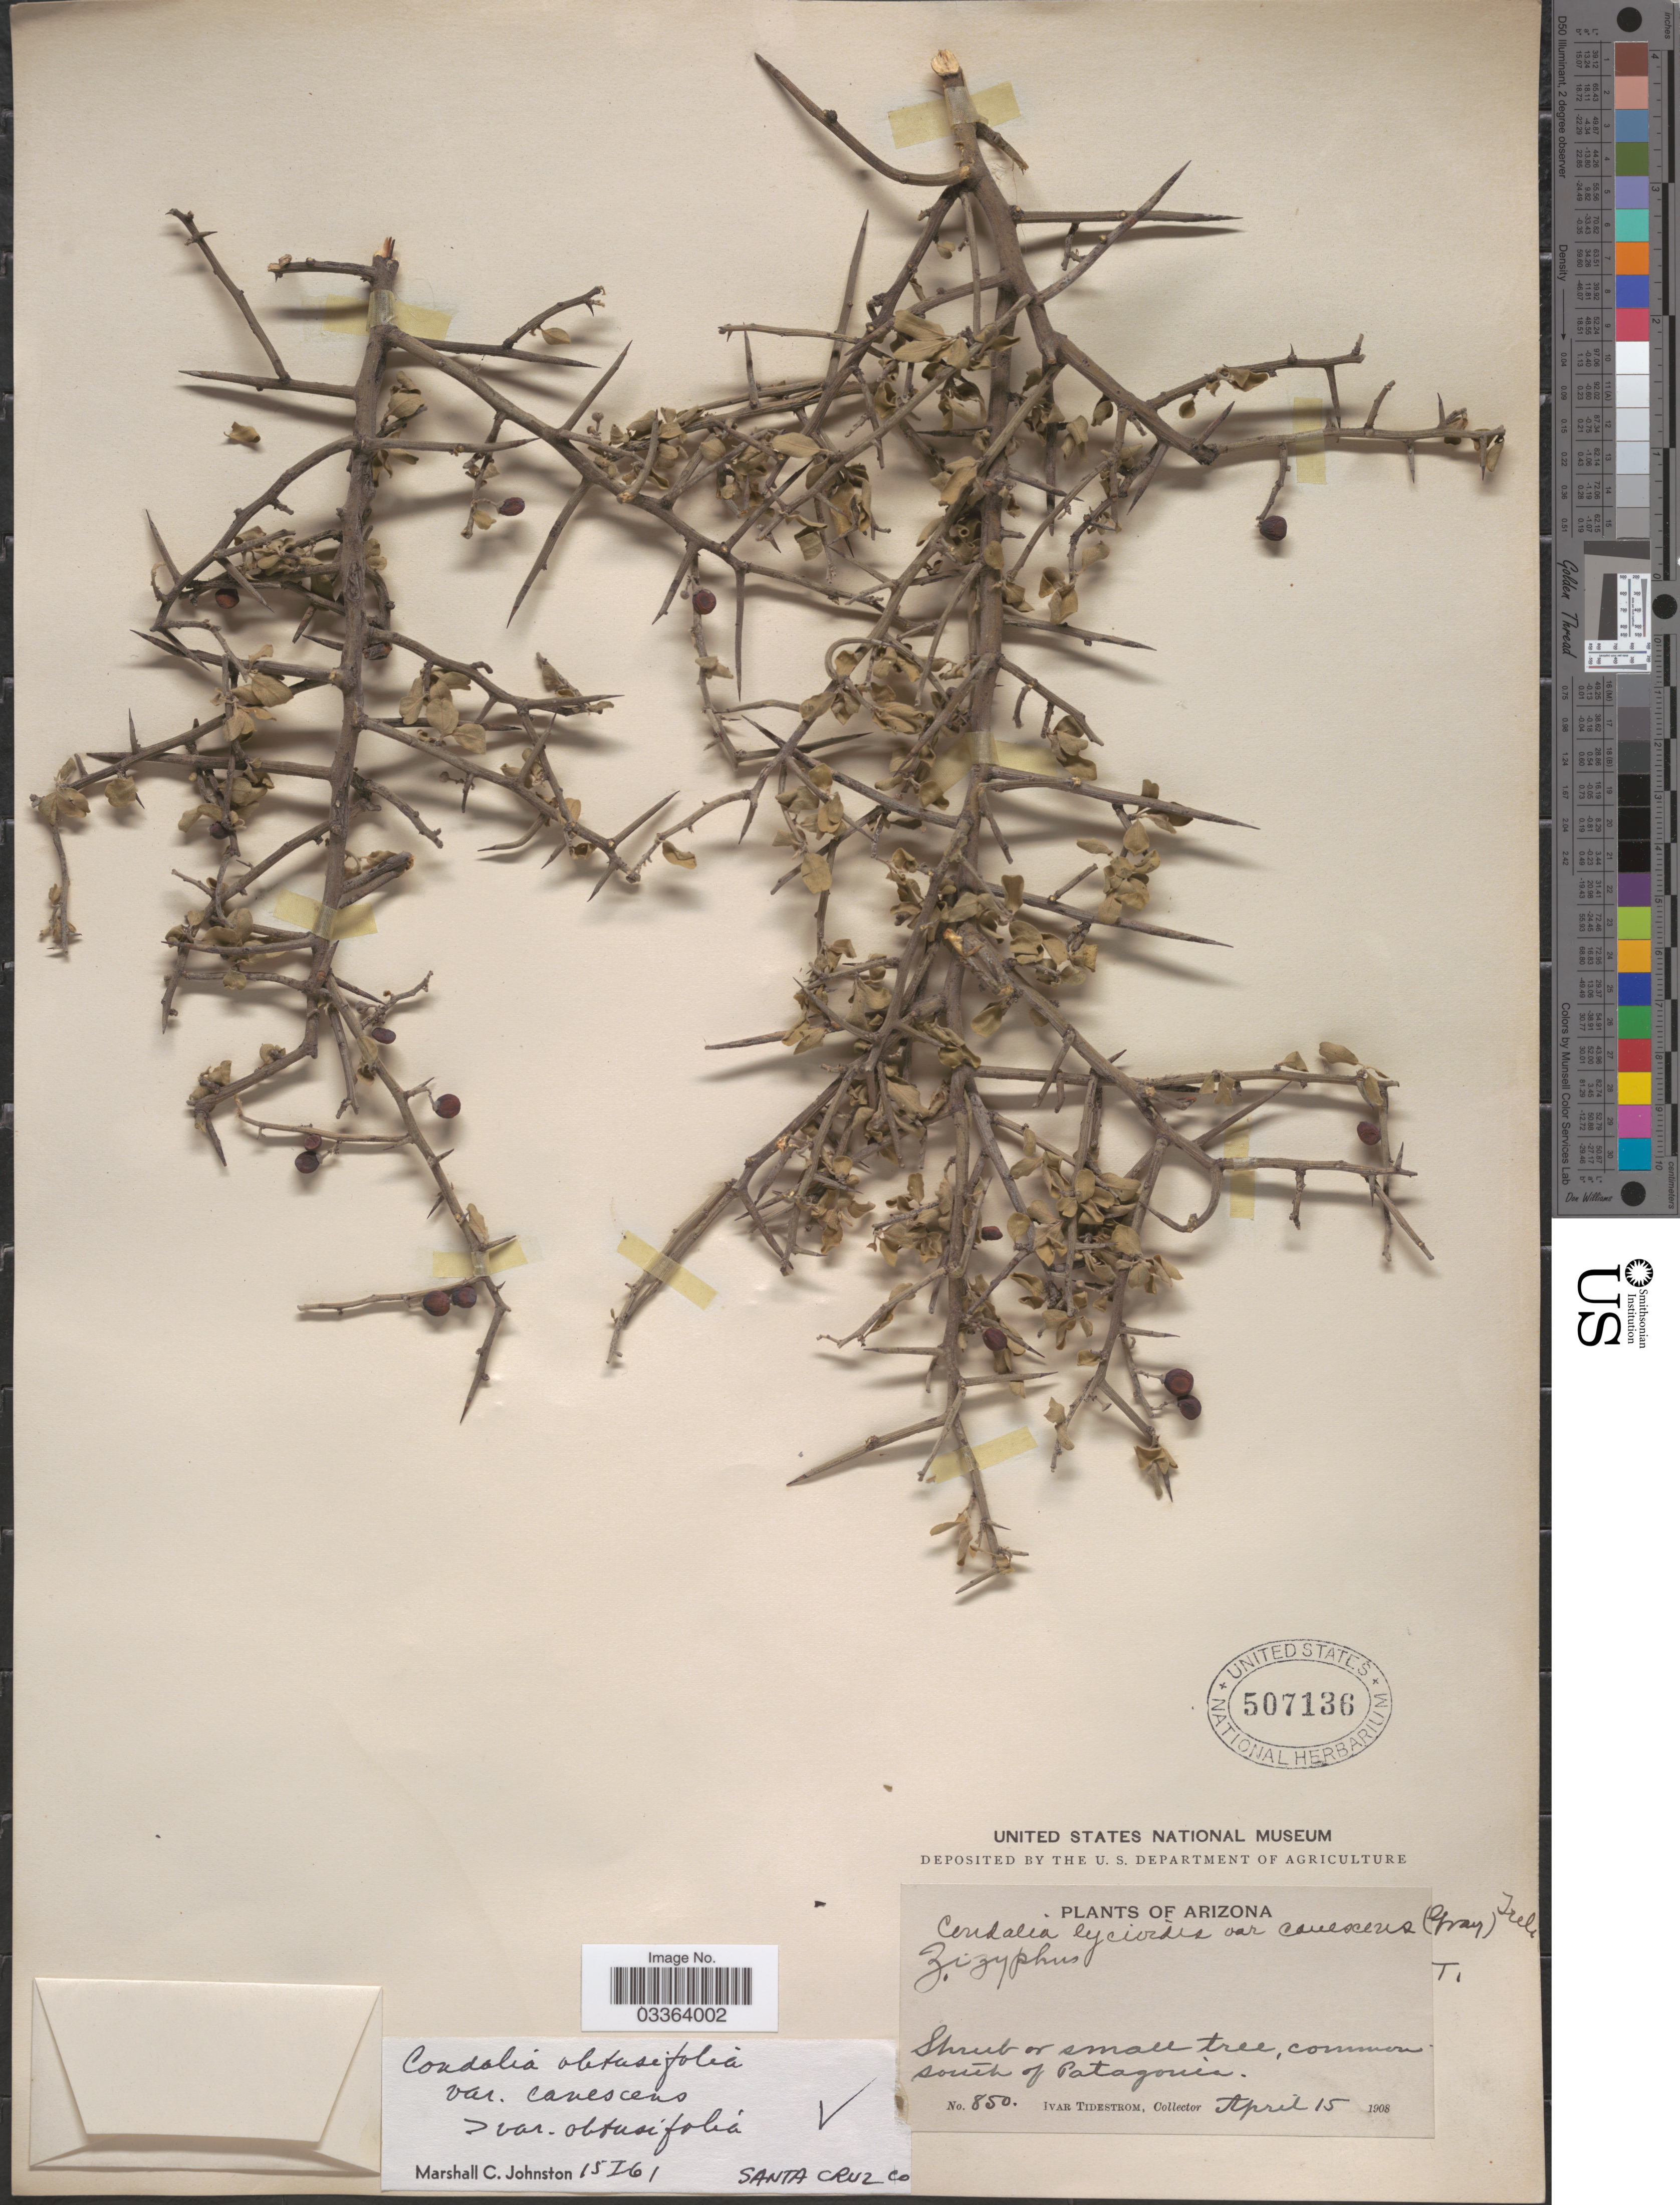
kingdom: Plantae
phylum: Tracheophyta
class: Magnoliopsida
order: Rosales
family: Rhamnaceae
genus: Sarcomphalus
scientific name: Sarcomphalus obtusifolius var. canescens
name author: (A. Gray) Hauenschild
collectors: I. F. Tidestrom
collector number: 850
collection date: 1908-04-15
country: United States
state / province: Arizona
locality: South of Patagonia.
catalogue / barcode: US 507136